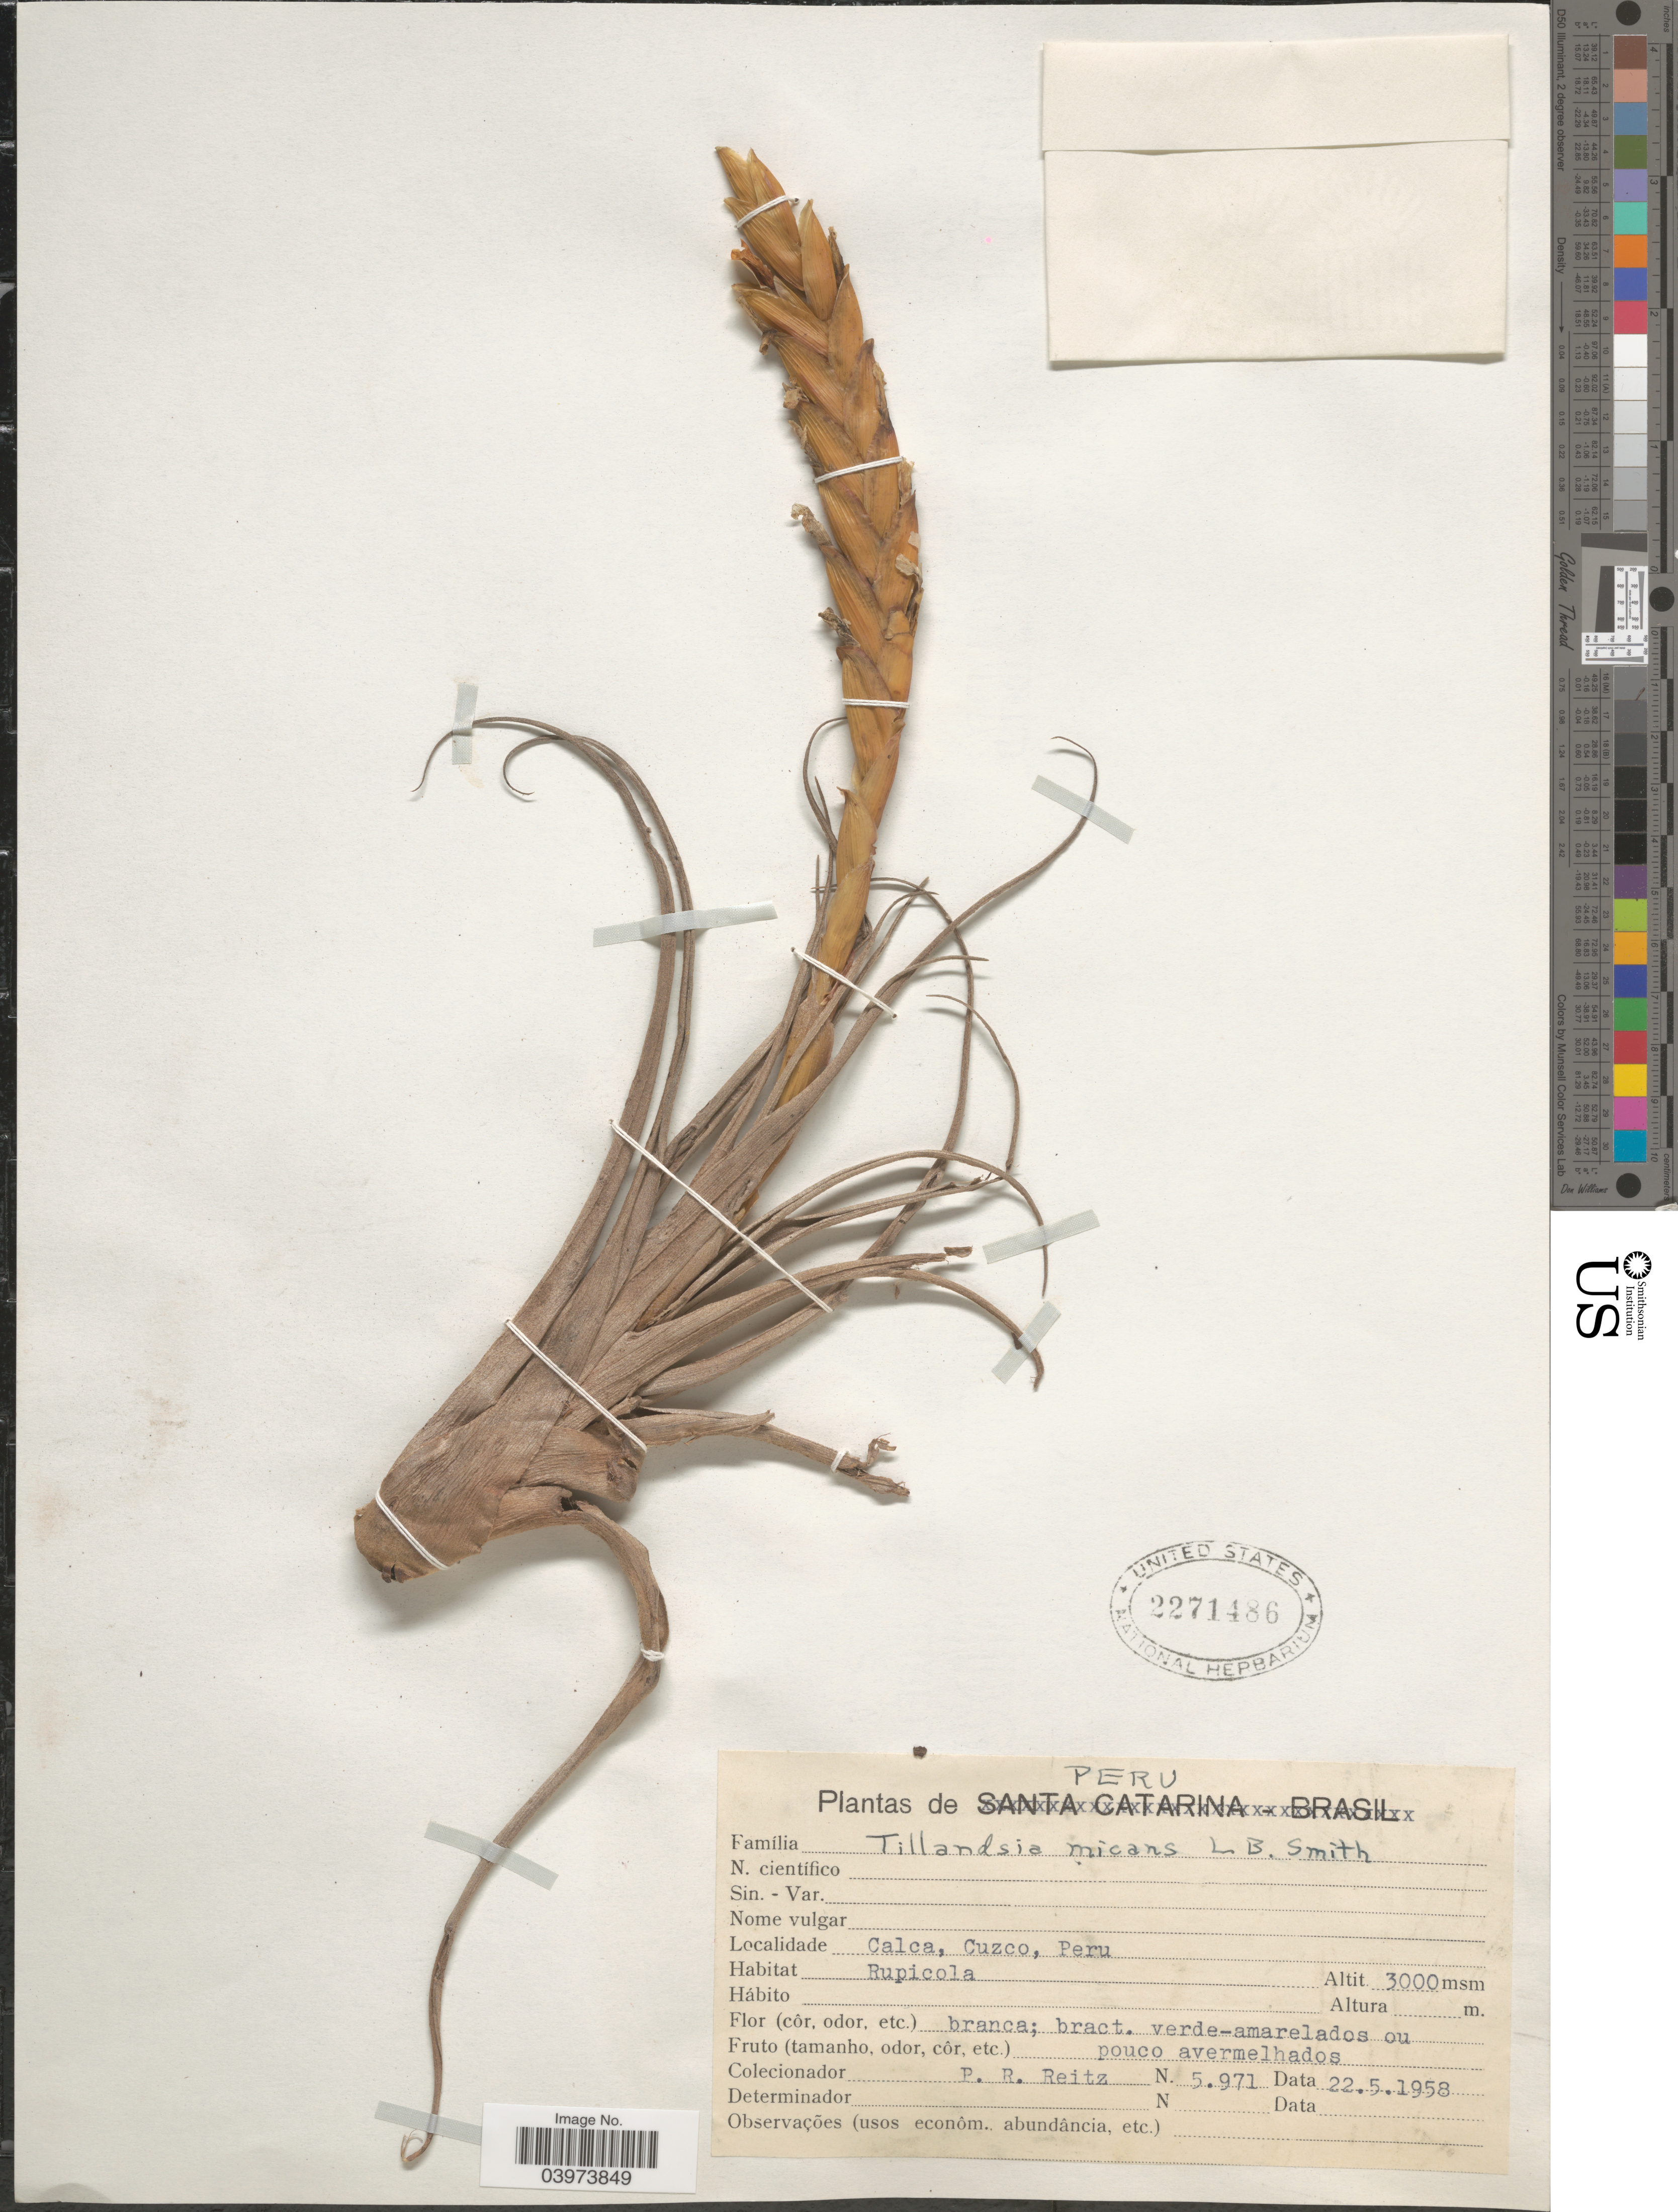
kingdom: Plantae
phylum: Tracheophyta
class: Liliopsida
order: Poales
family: Bromeliaceae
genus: Tillandsia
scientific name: Tillandsia micans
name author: L.B. Sm.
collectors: R. Reitz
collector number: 5971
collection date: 1958-05-22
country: Peru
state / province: Cusco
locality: Calca, Cuzco.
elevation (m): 3000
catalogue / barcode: US 2271486